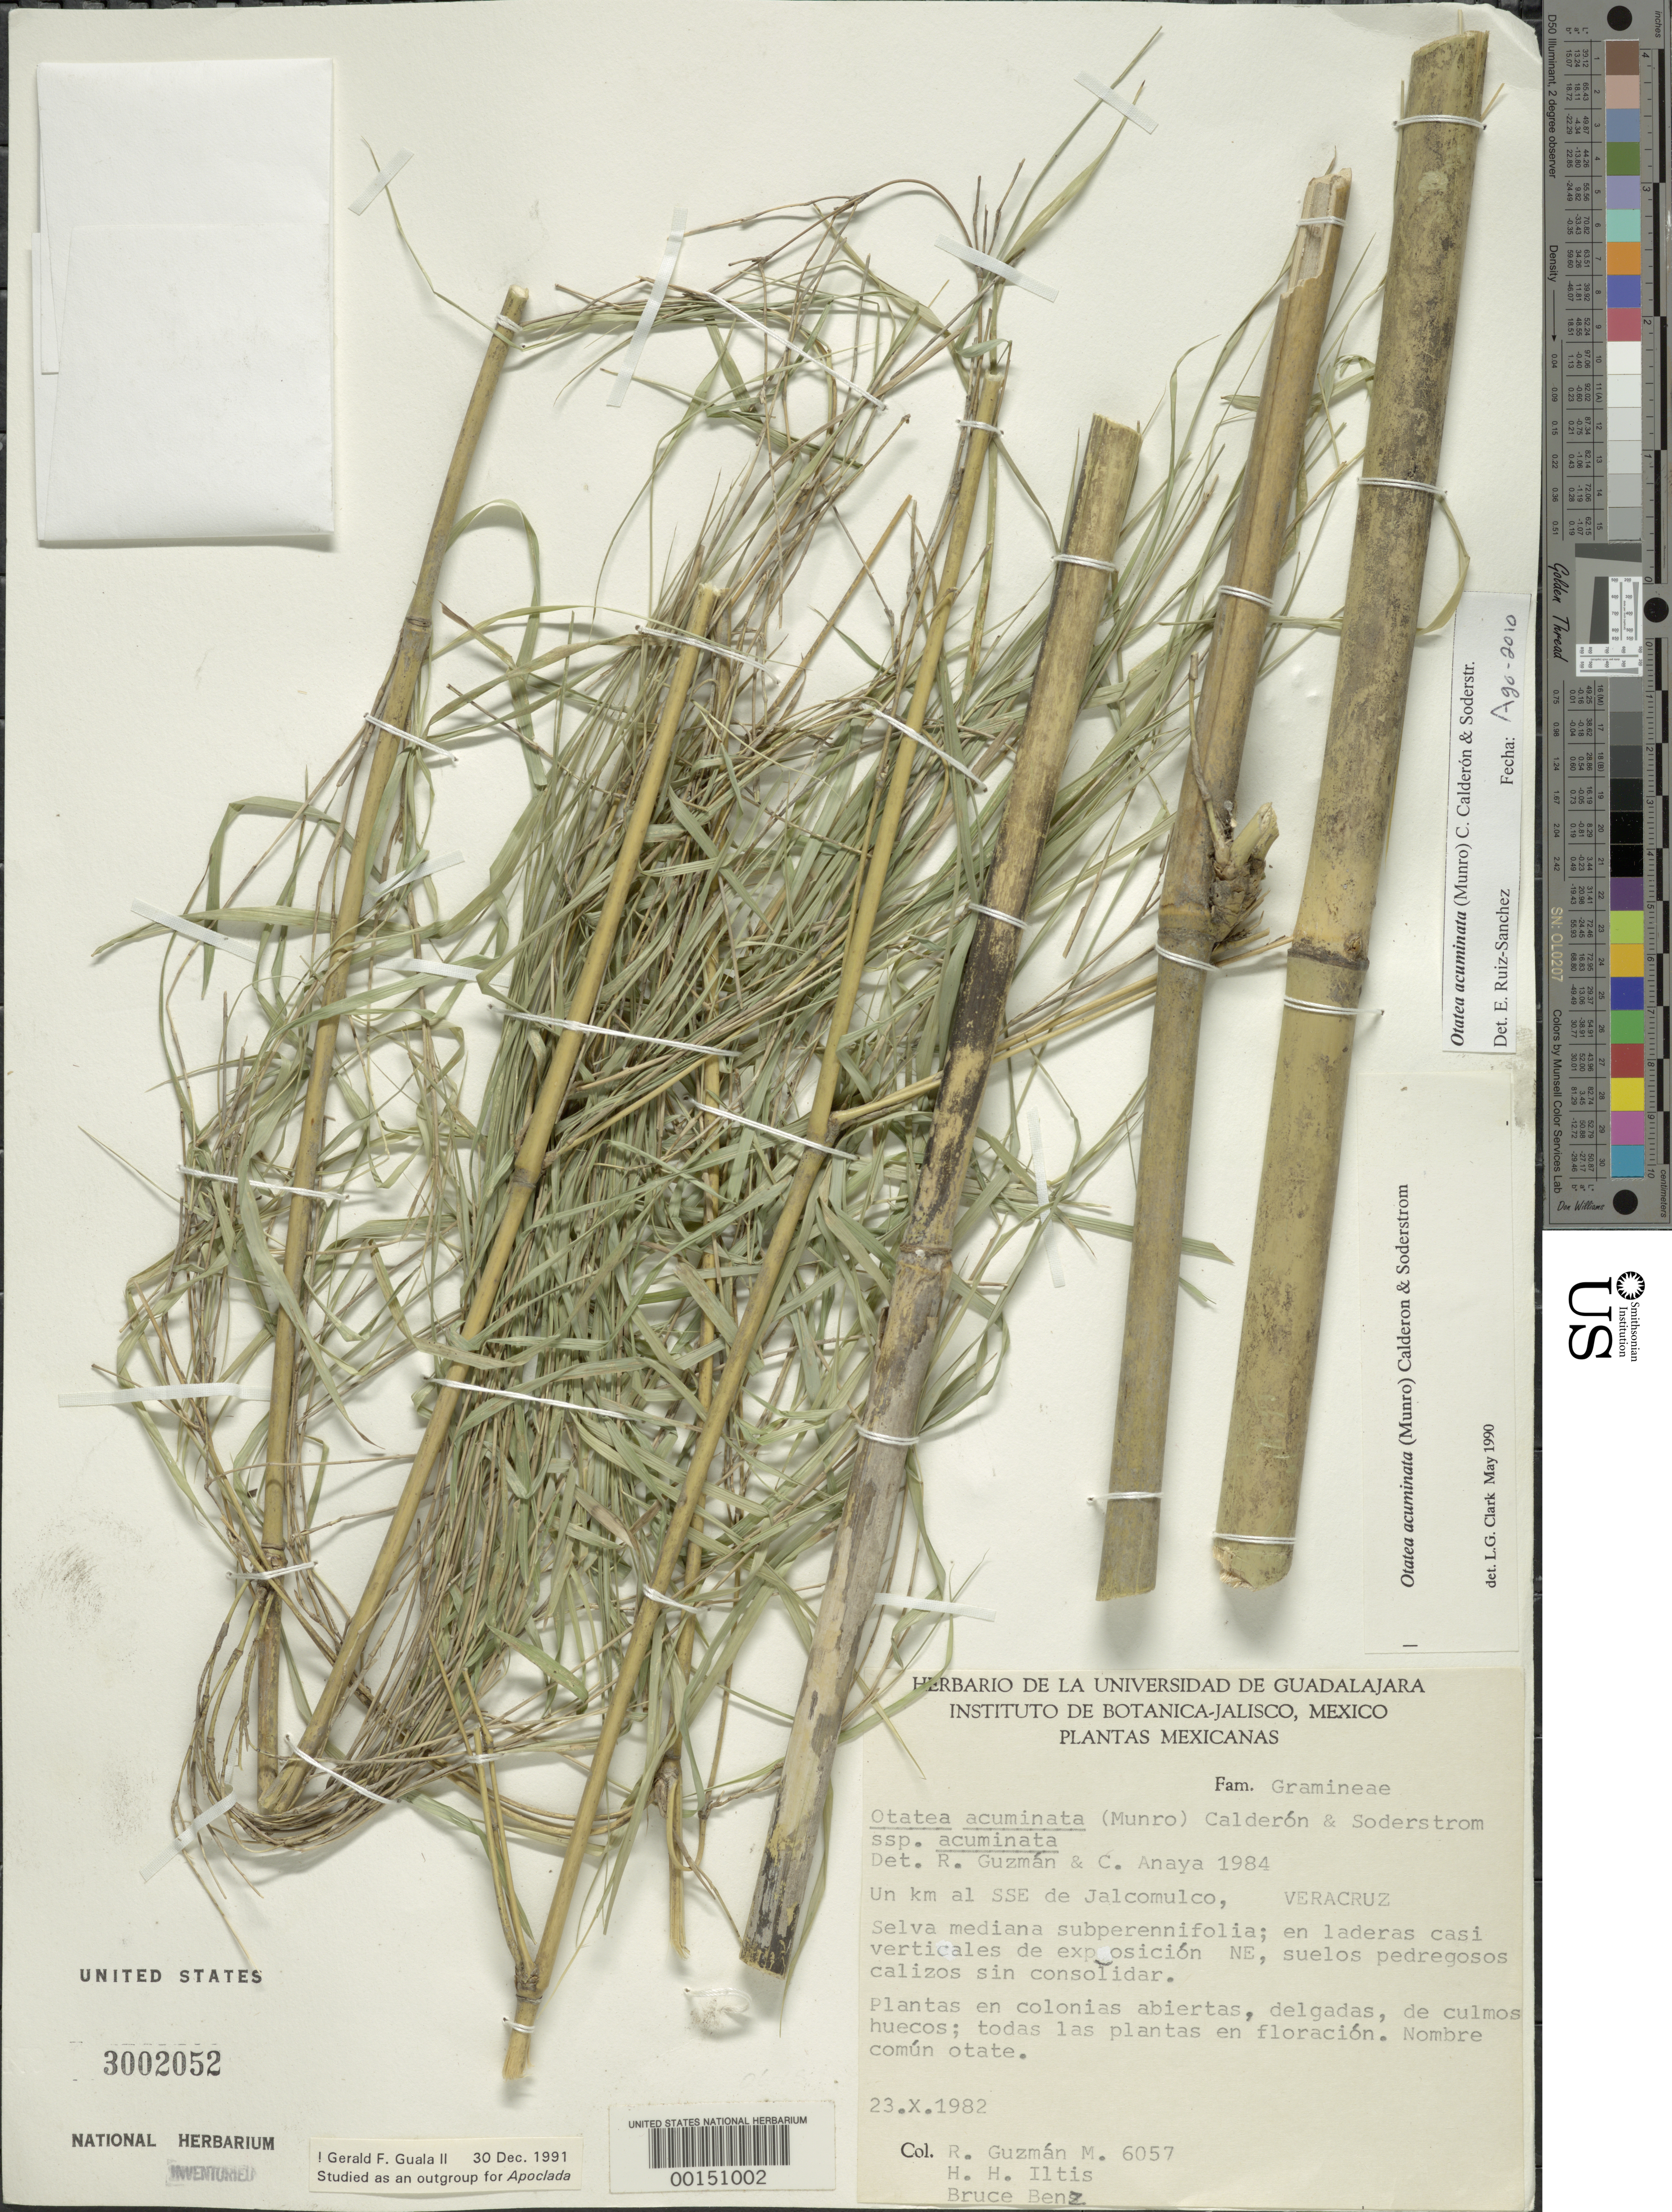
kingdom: Plantae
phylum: Tracheophyta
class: Liliopsida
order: Poales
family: Poaceae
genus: Otatea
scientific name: Otatea acuminata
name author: (Munro) C. E. Calderón & Soderstr.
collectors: R. Guzman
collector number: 6057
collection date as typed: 23 Oct 1982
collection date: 1982-10-23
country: Mexico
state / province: Veracruz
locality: Jalcomulco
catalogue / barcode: US 3002052